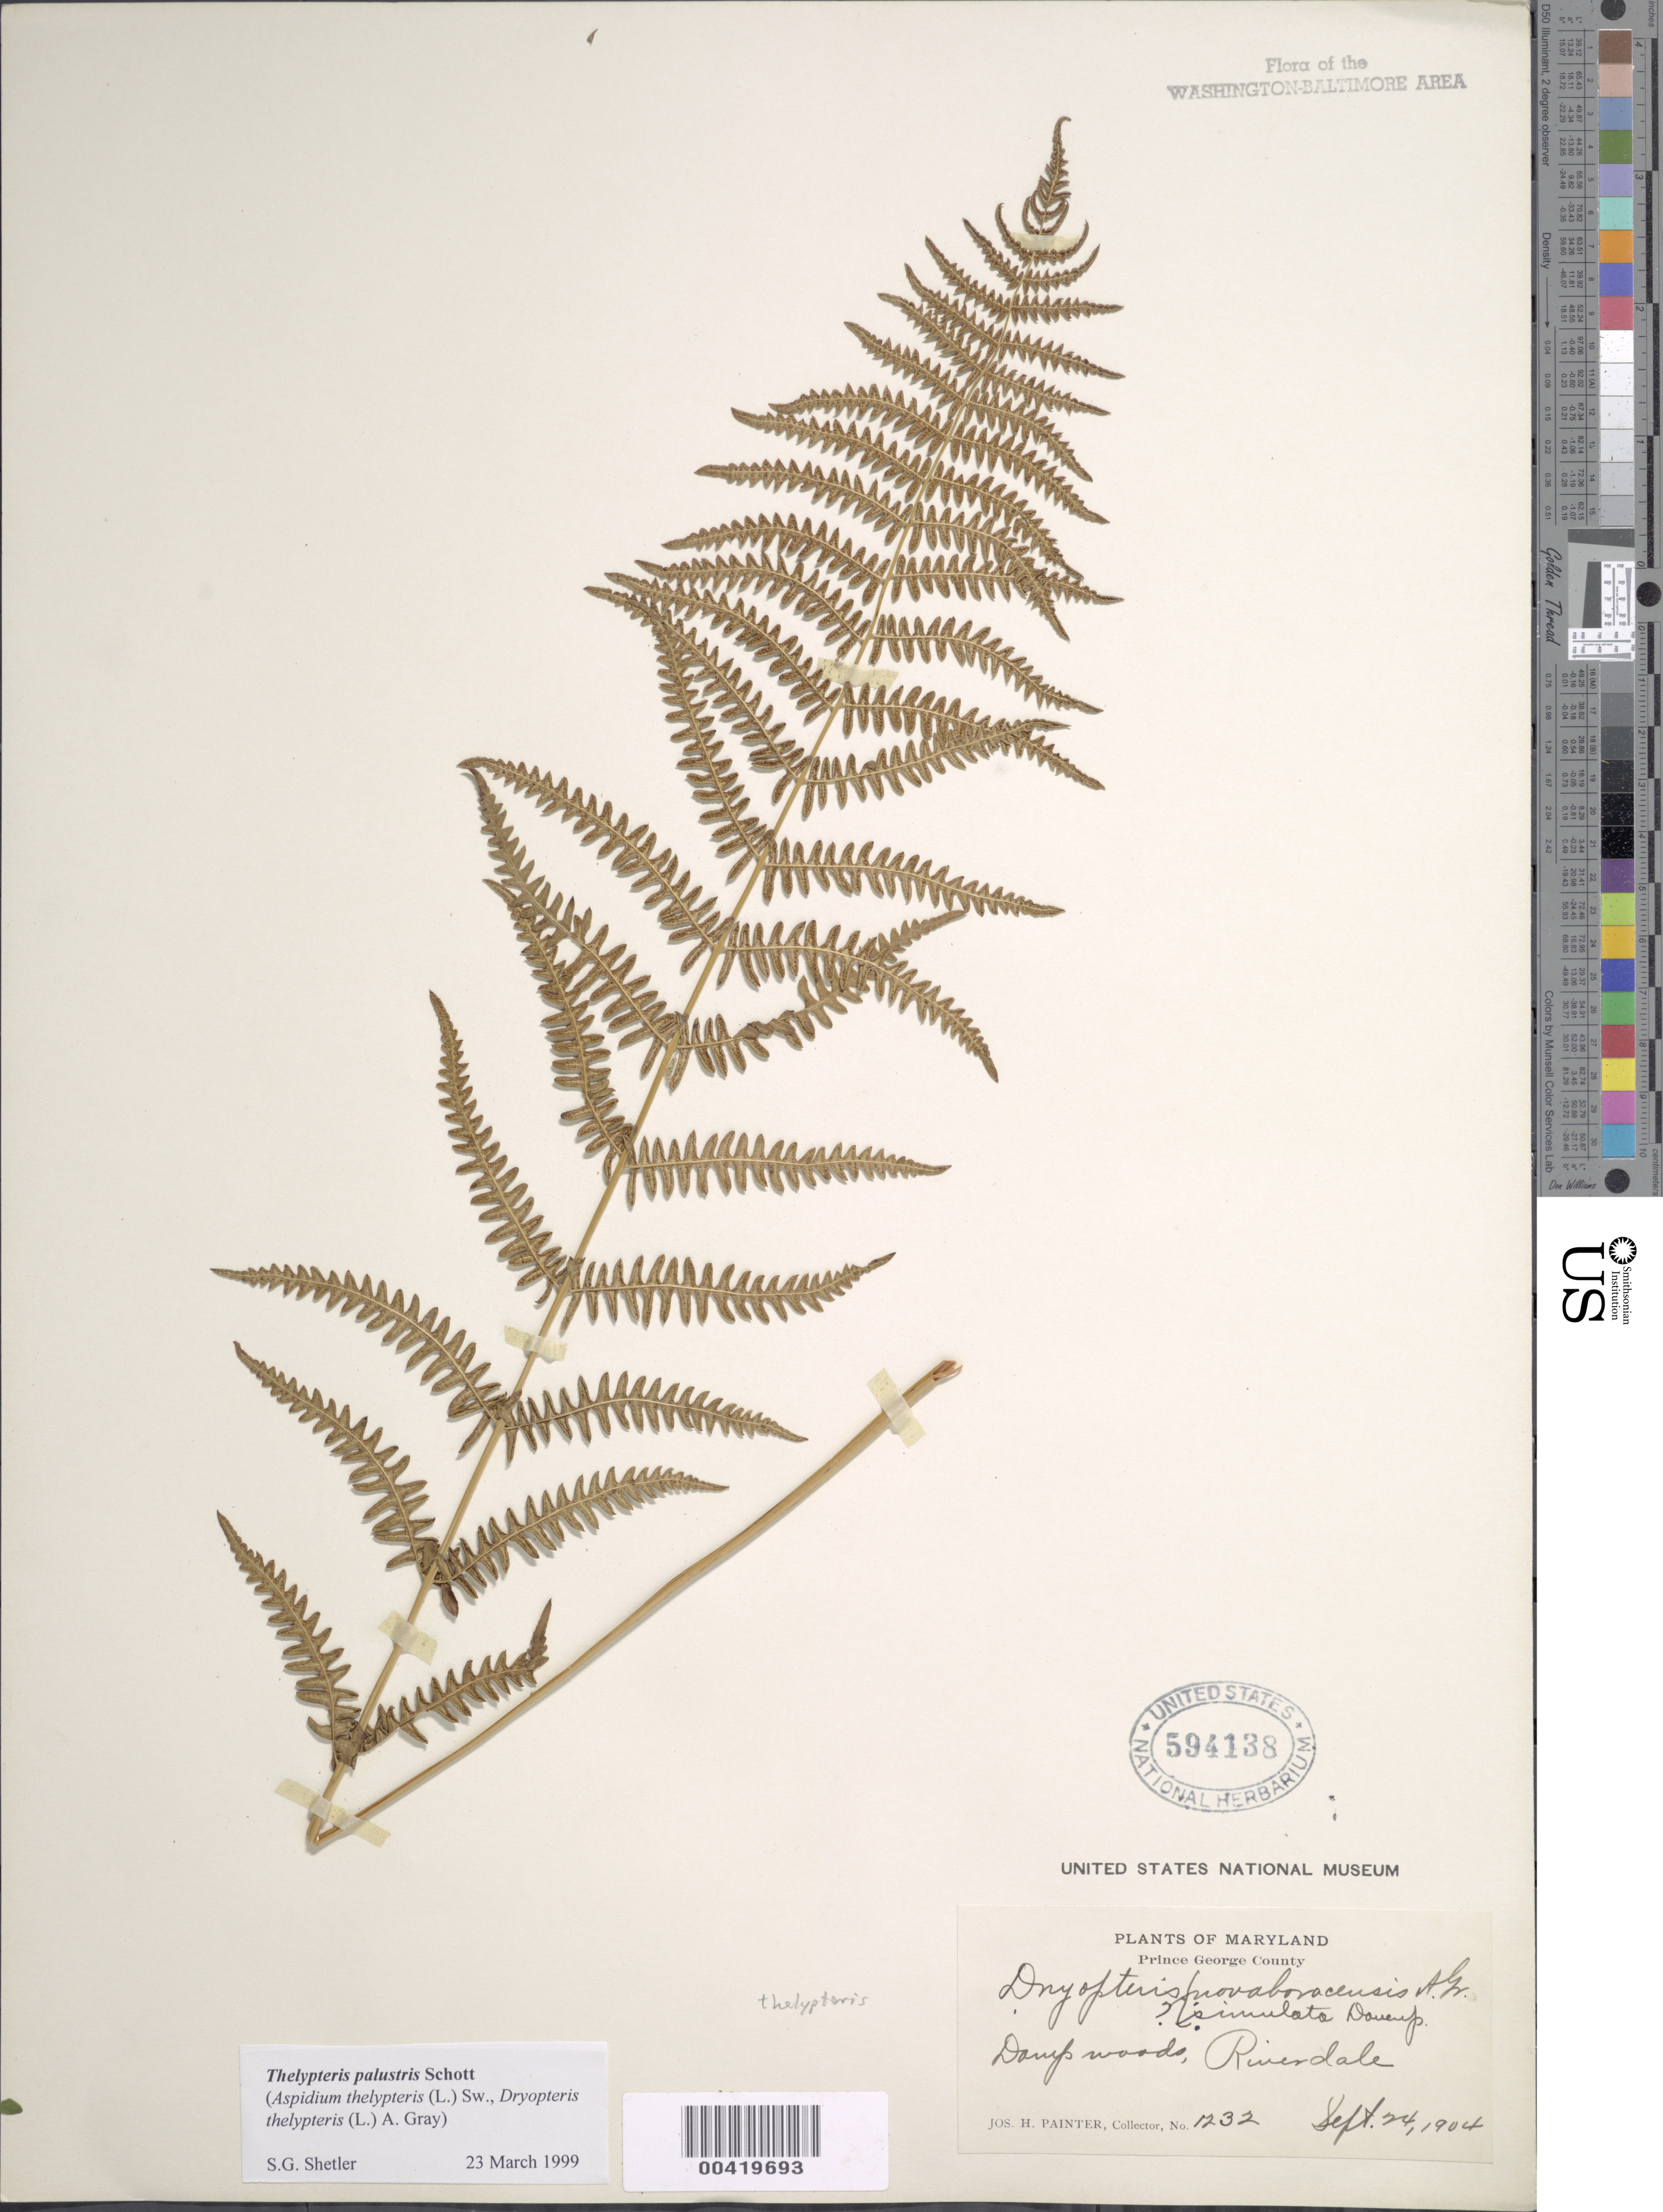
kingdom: Plantae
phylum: Tracheophyta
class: Polypodiopsida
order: Polypodiales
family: Thelypteridaceae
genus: Thelypteris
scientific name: Thelypteris palustris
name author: (Salisb.) Schott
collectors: J. H. Painter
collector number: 1232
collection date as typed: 24 Sep 1904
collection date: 1904-09-24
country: United States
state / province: Maryland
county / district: Prince George's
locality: Riverdale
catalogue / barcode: US 594138